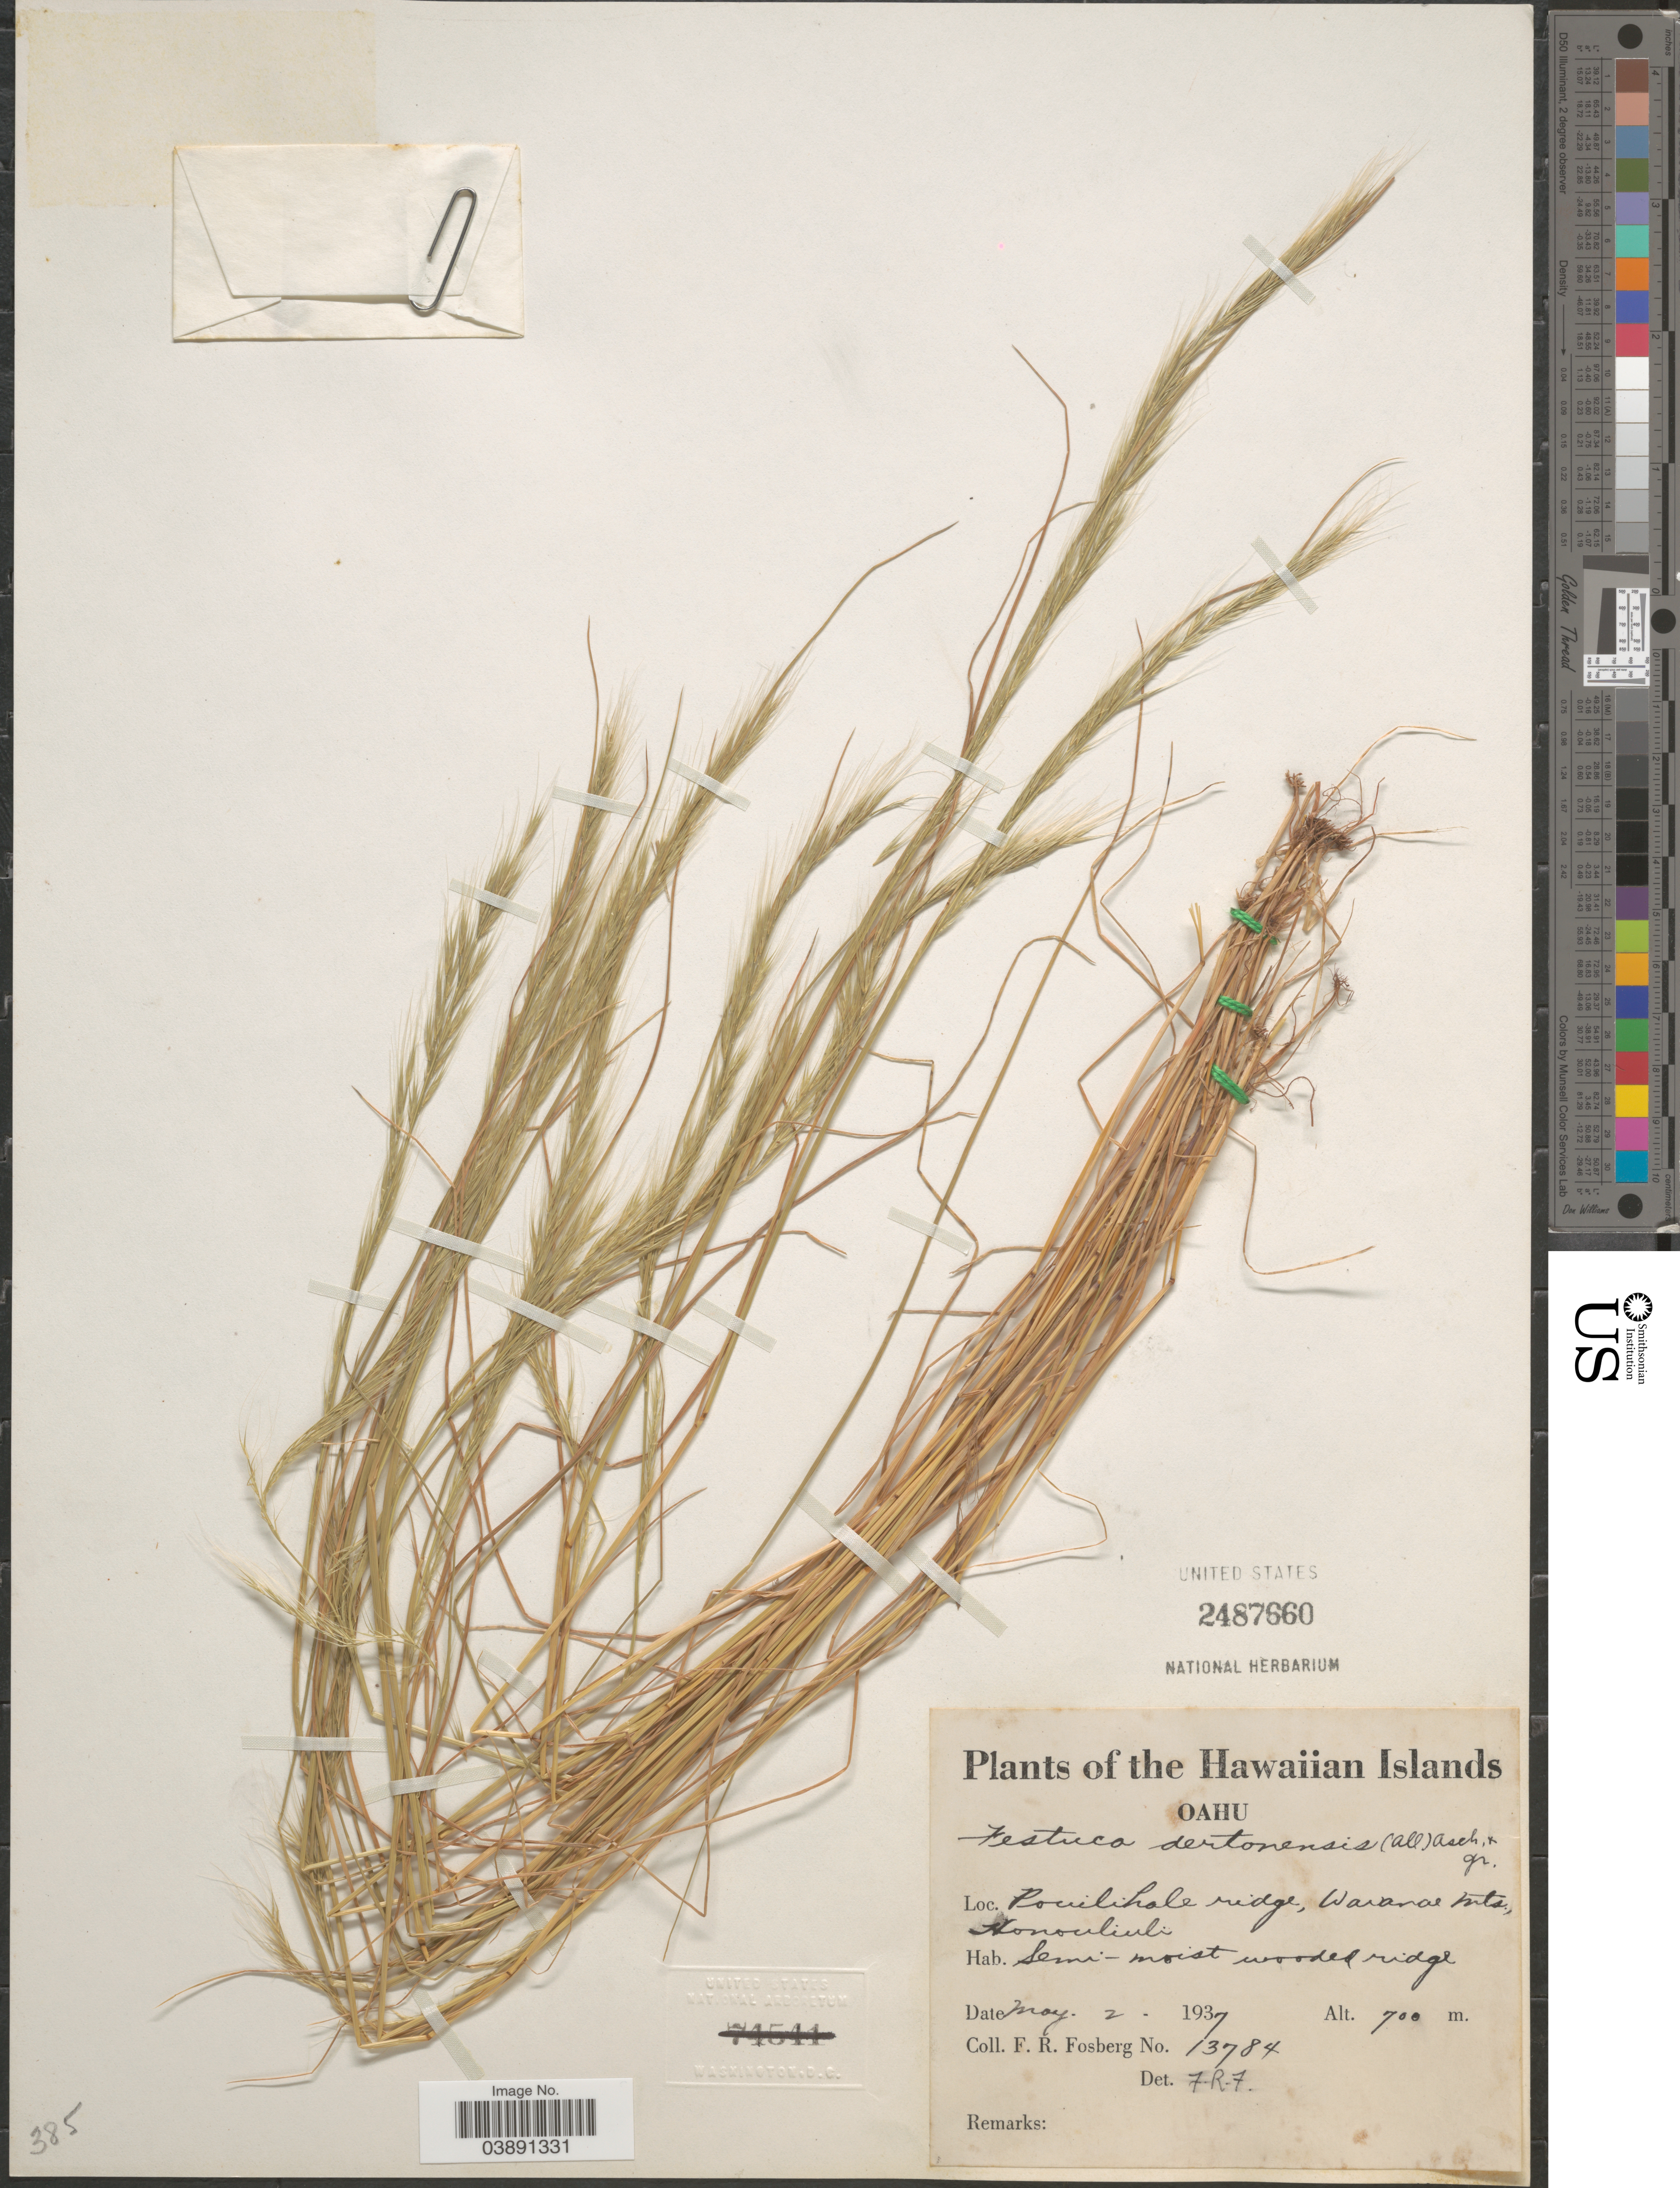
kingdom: Plantae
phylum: Tracheophyta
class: Liliopsida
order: Poales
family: Poaceae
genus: Festuca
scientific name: Festuca bromoides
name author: L.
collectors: F. R. Fosberg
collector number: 13784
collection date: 1937-05-02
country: United States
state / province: Hawaii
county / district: Honolulu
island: Oahu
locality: The Hawaiian Islands. Oahu. Pouilihale ridge, Waianae Mts., Honouliuli.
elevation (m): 700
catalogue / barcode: US 2487660